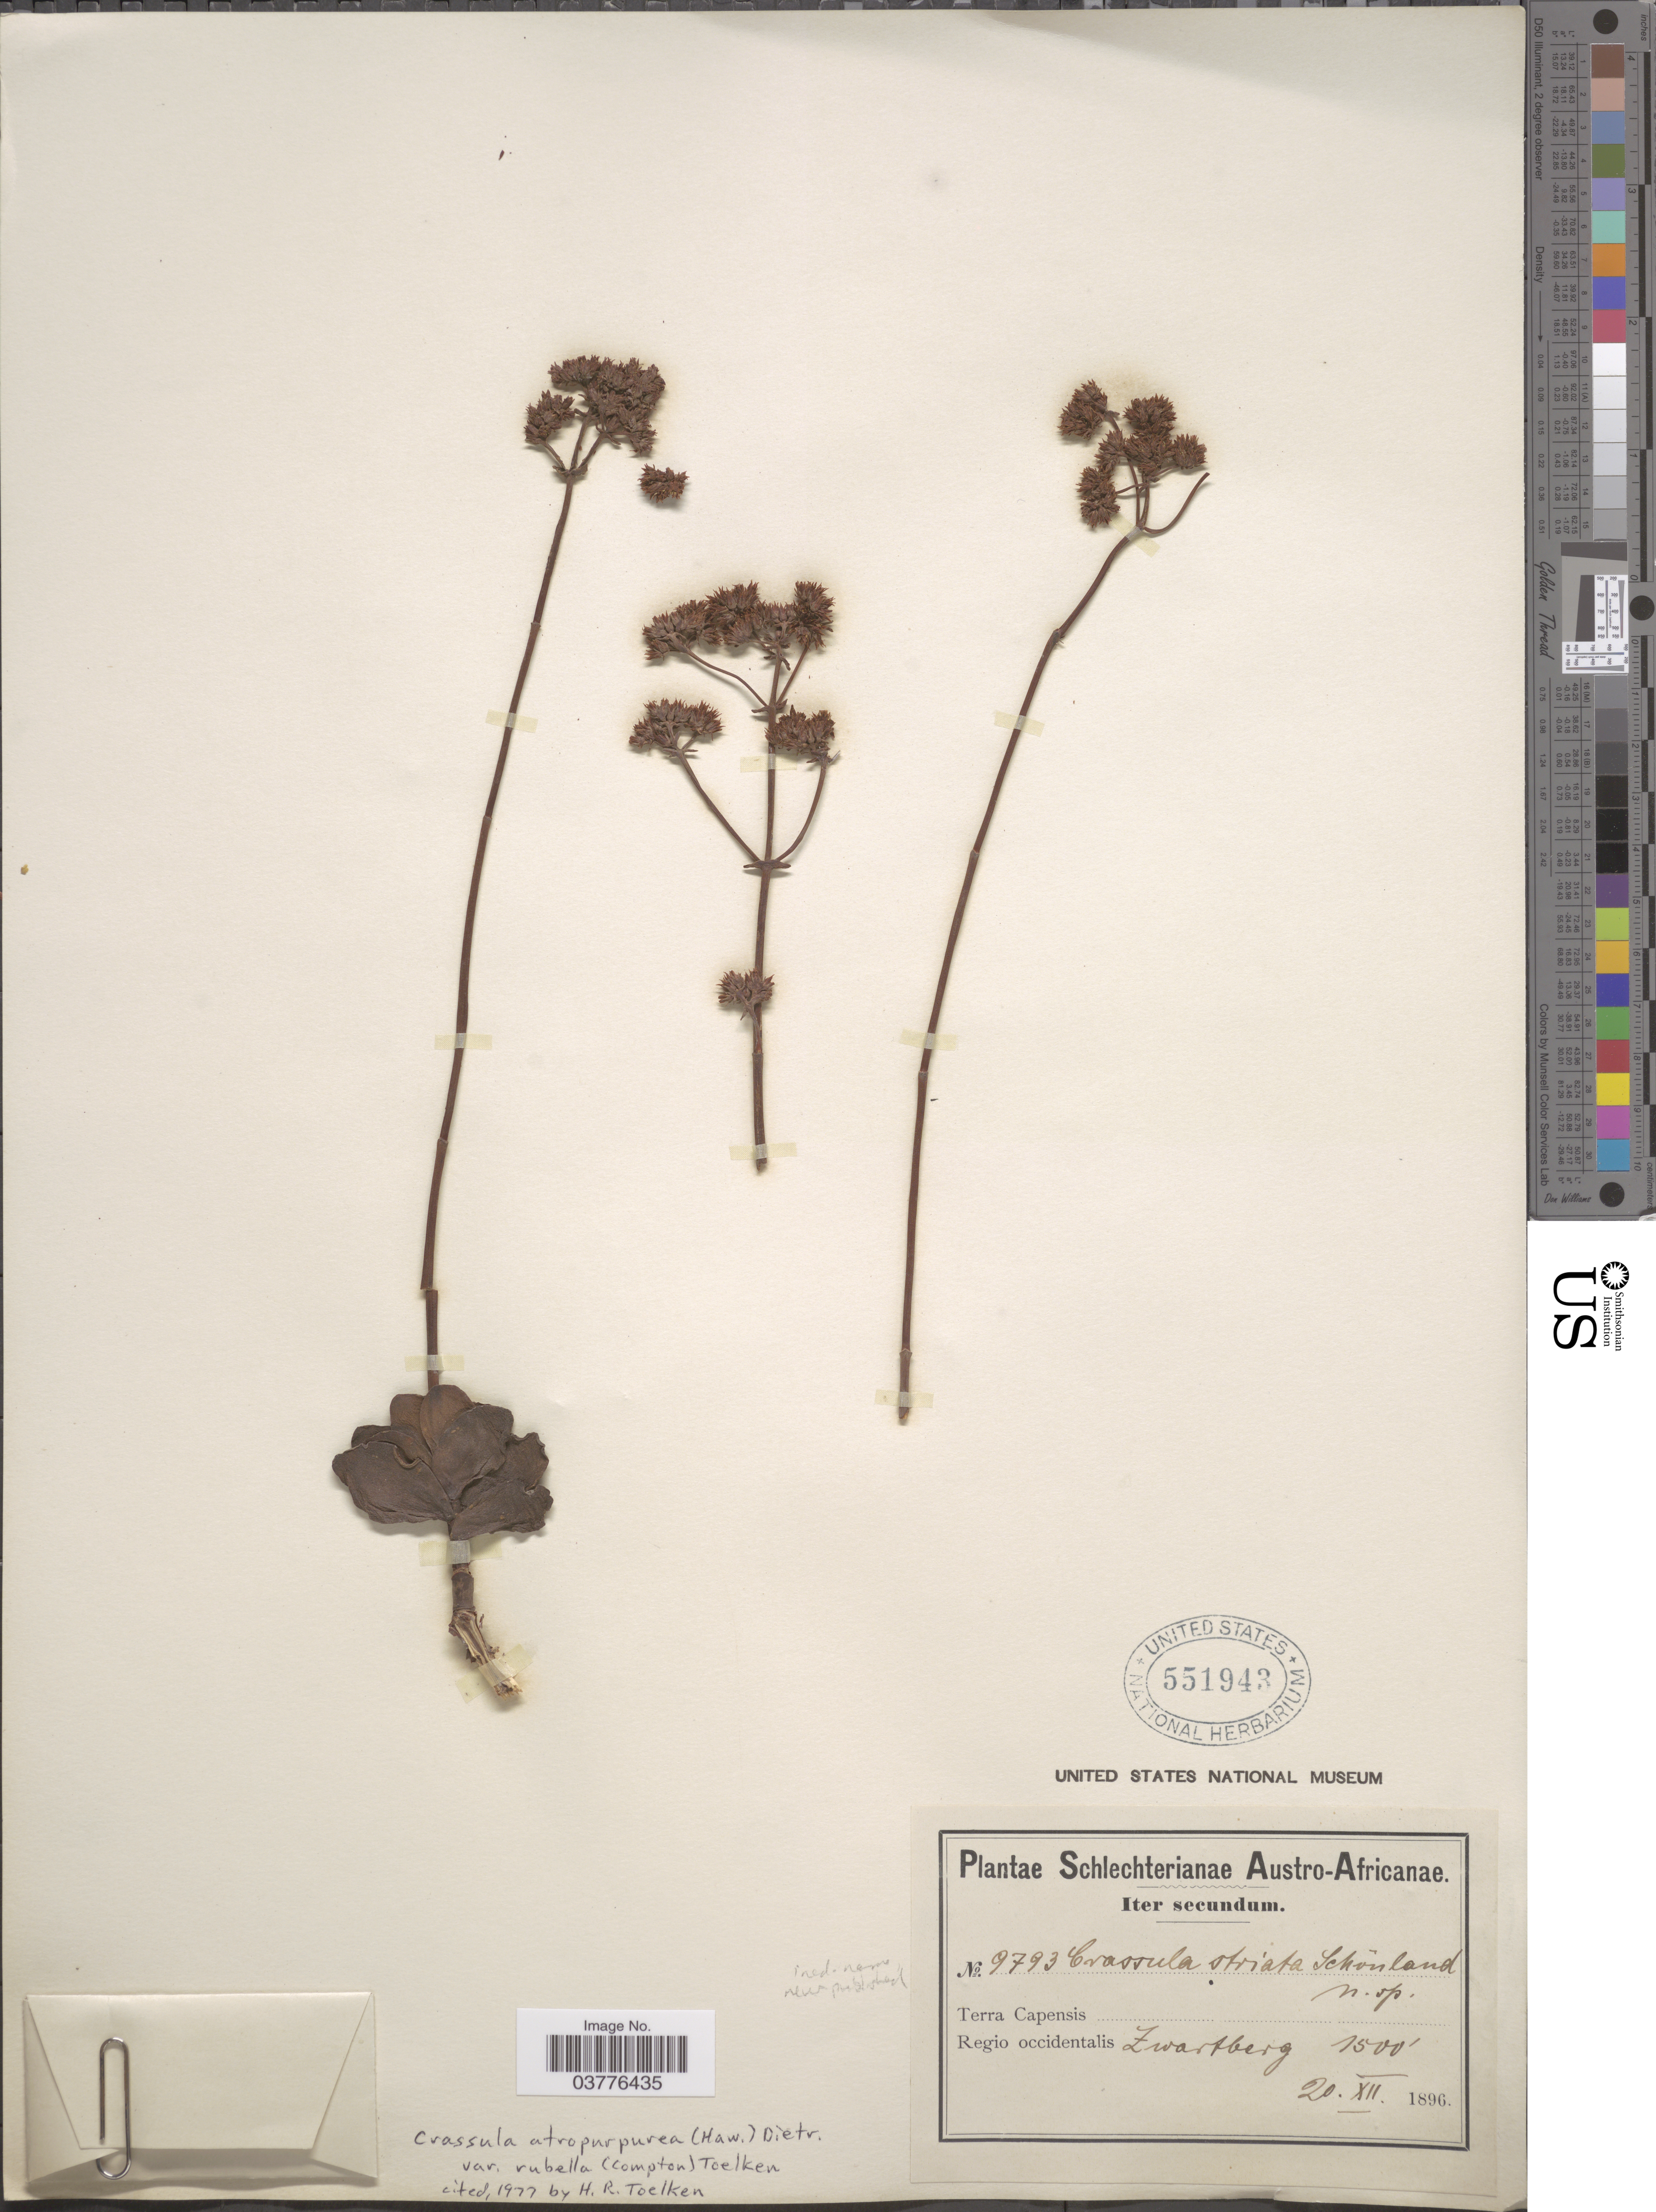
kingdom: Plantae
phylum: Tracheophyta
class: Magnoliopsida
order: Saxifragales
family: Crassulaceae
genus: Crassula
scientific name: Crassula atropurpurea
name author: D. Dietr. & Haw.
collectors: Schlechter, --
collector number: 9793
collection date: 1896-12-20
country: South Africa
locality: Austro-Africanae. Terra Capensis. Regio occidentalis. Zwartberg.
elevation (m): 457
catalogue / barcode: US 551943